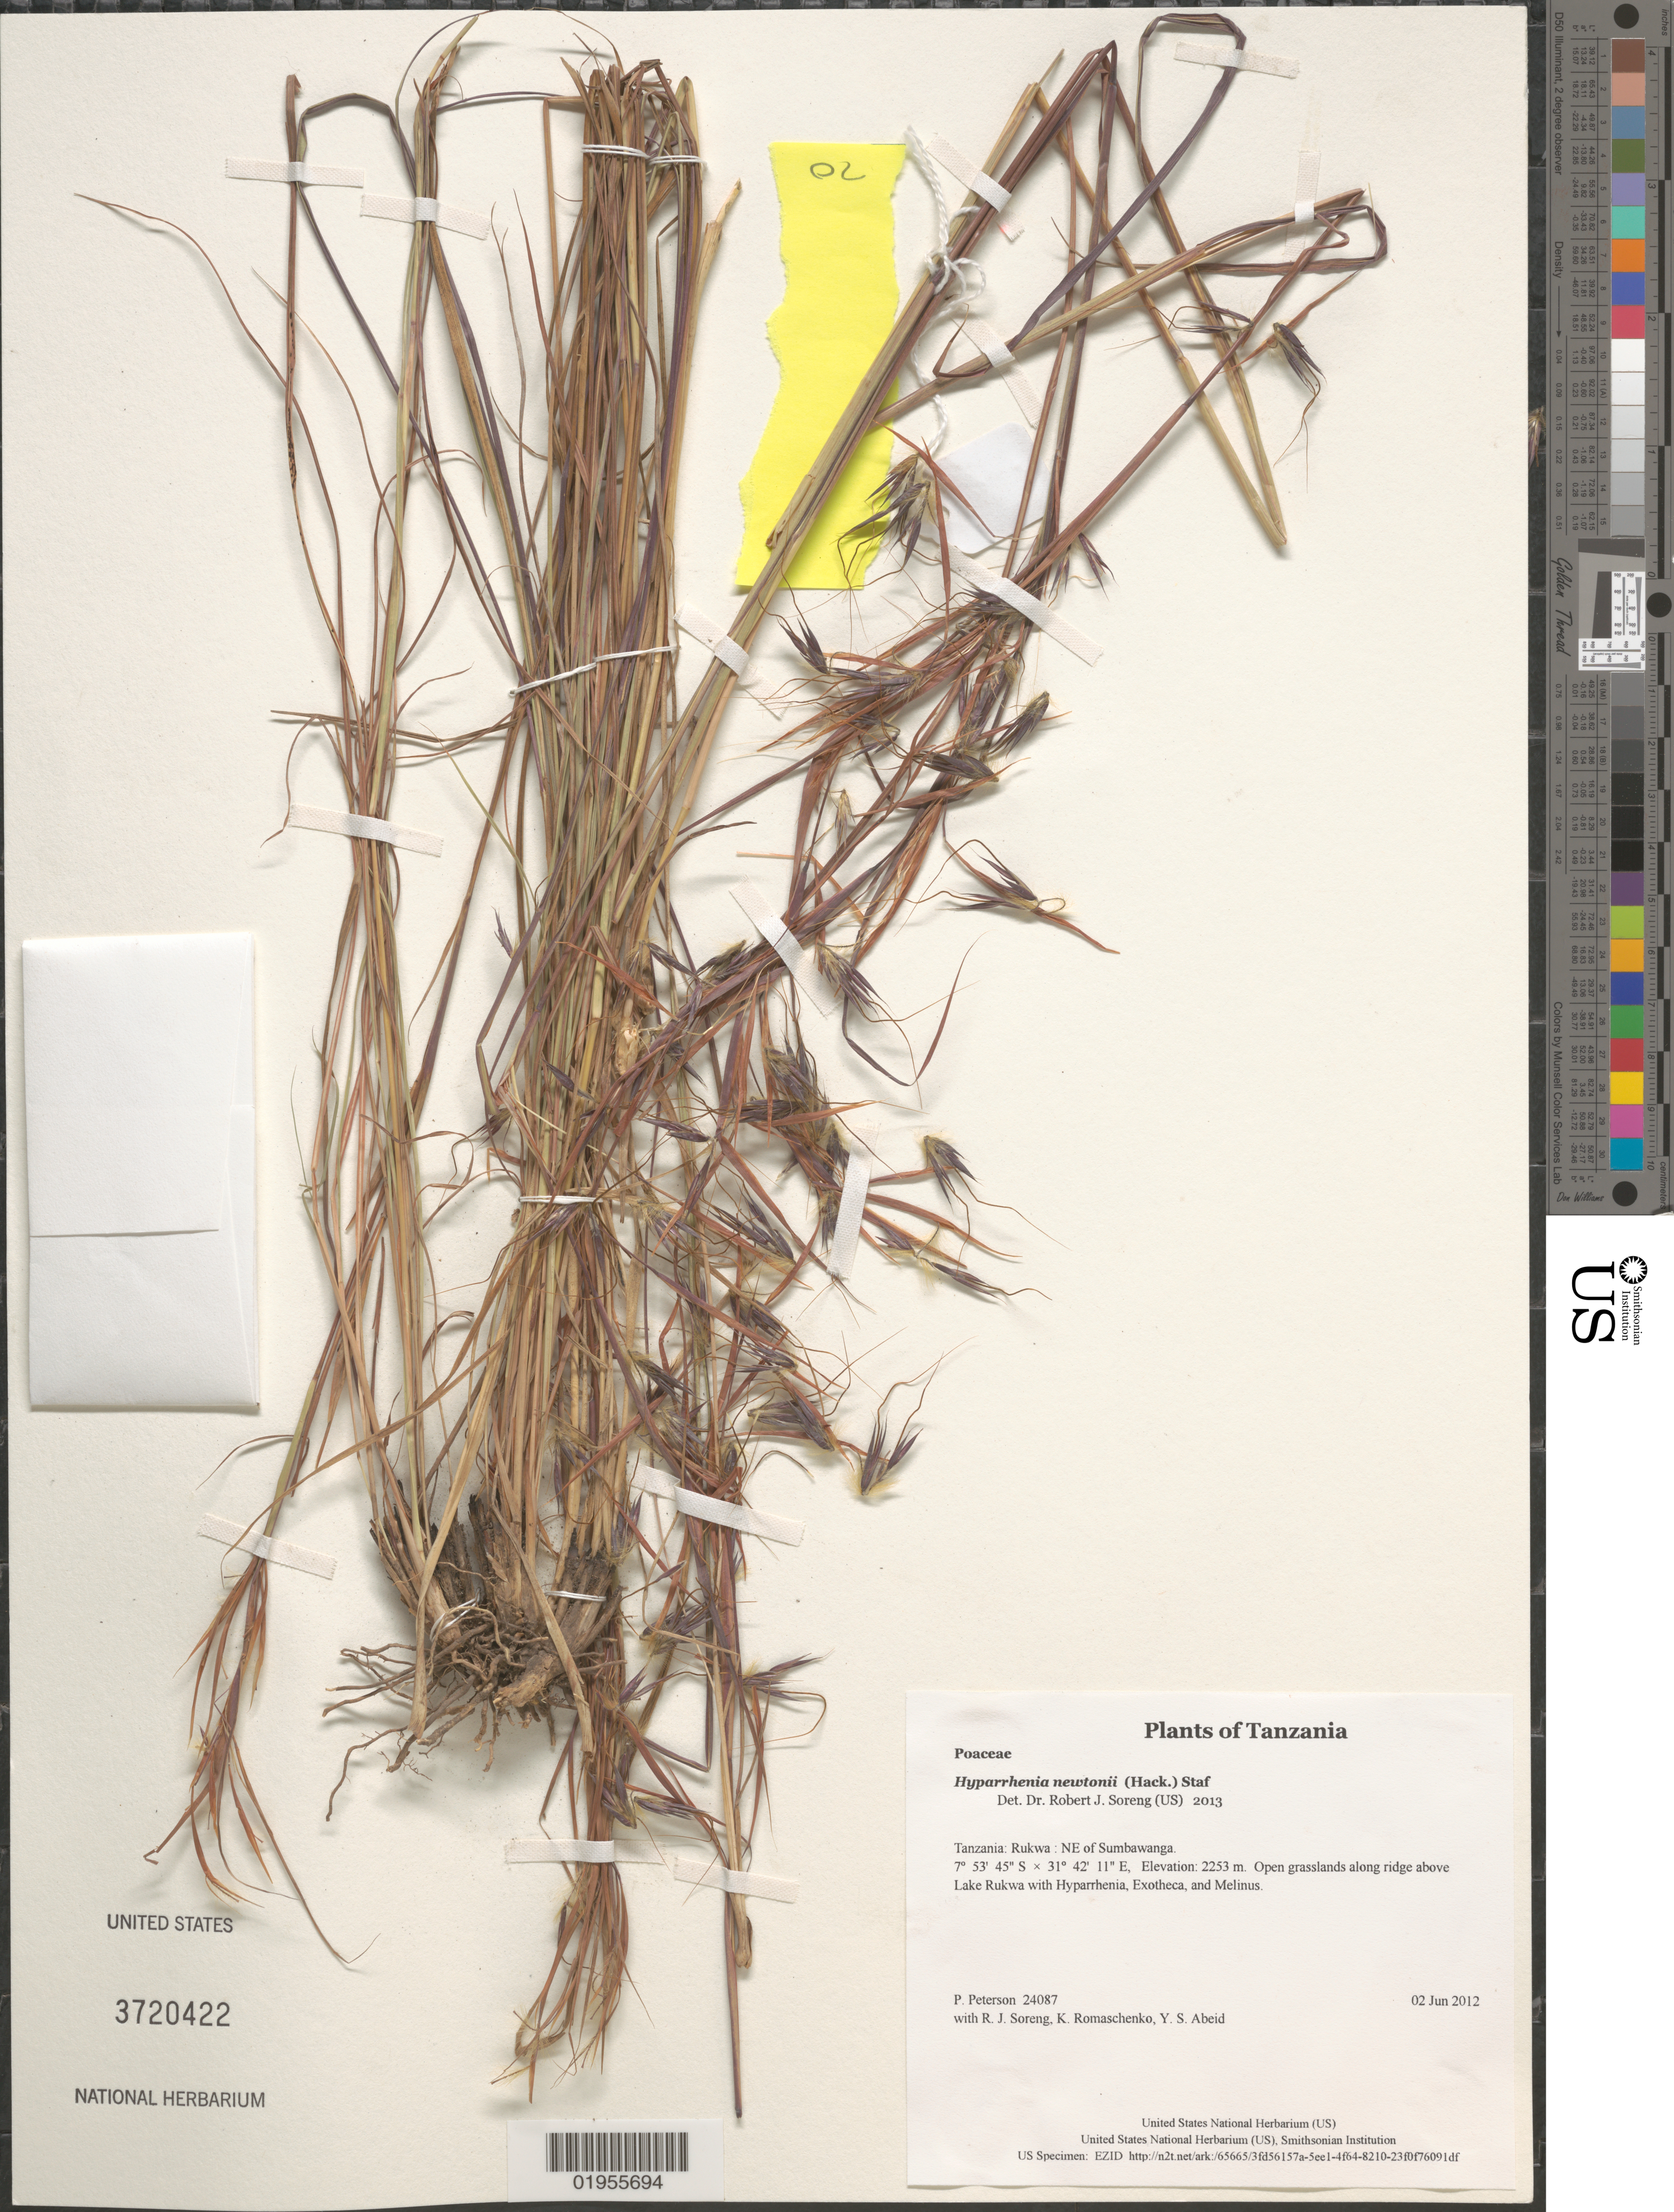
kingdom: Plantae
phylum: Tracheophyta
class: Liliopsida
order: Poales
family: Poaceae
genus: Hyparrhenia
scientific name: Hyparrhenia newtonii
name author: (Hack.) Staf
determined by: Soreng, Robert J., Research Associate (BOT), Smithsonian Institution - National Museum of Natural History (UNITED STATES)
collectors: P. M. Peterson, R. J. Soreng, K. Romaschenko & Y. Abeid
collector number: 24087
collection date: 2012-06-02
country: Tanzania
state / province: Rukwa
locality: NE of Sumbawanga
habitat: Open grasslands along ridge above Lake Rukwa with Hyparrhenia, Exotheca, and Melinus.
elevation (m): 2253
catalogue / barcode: US 3720422